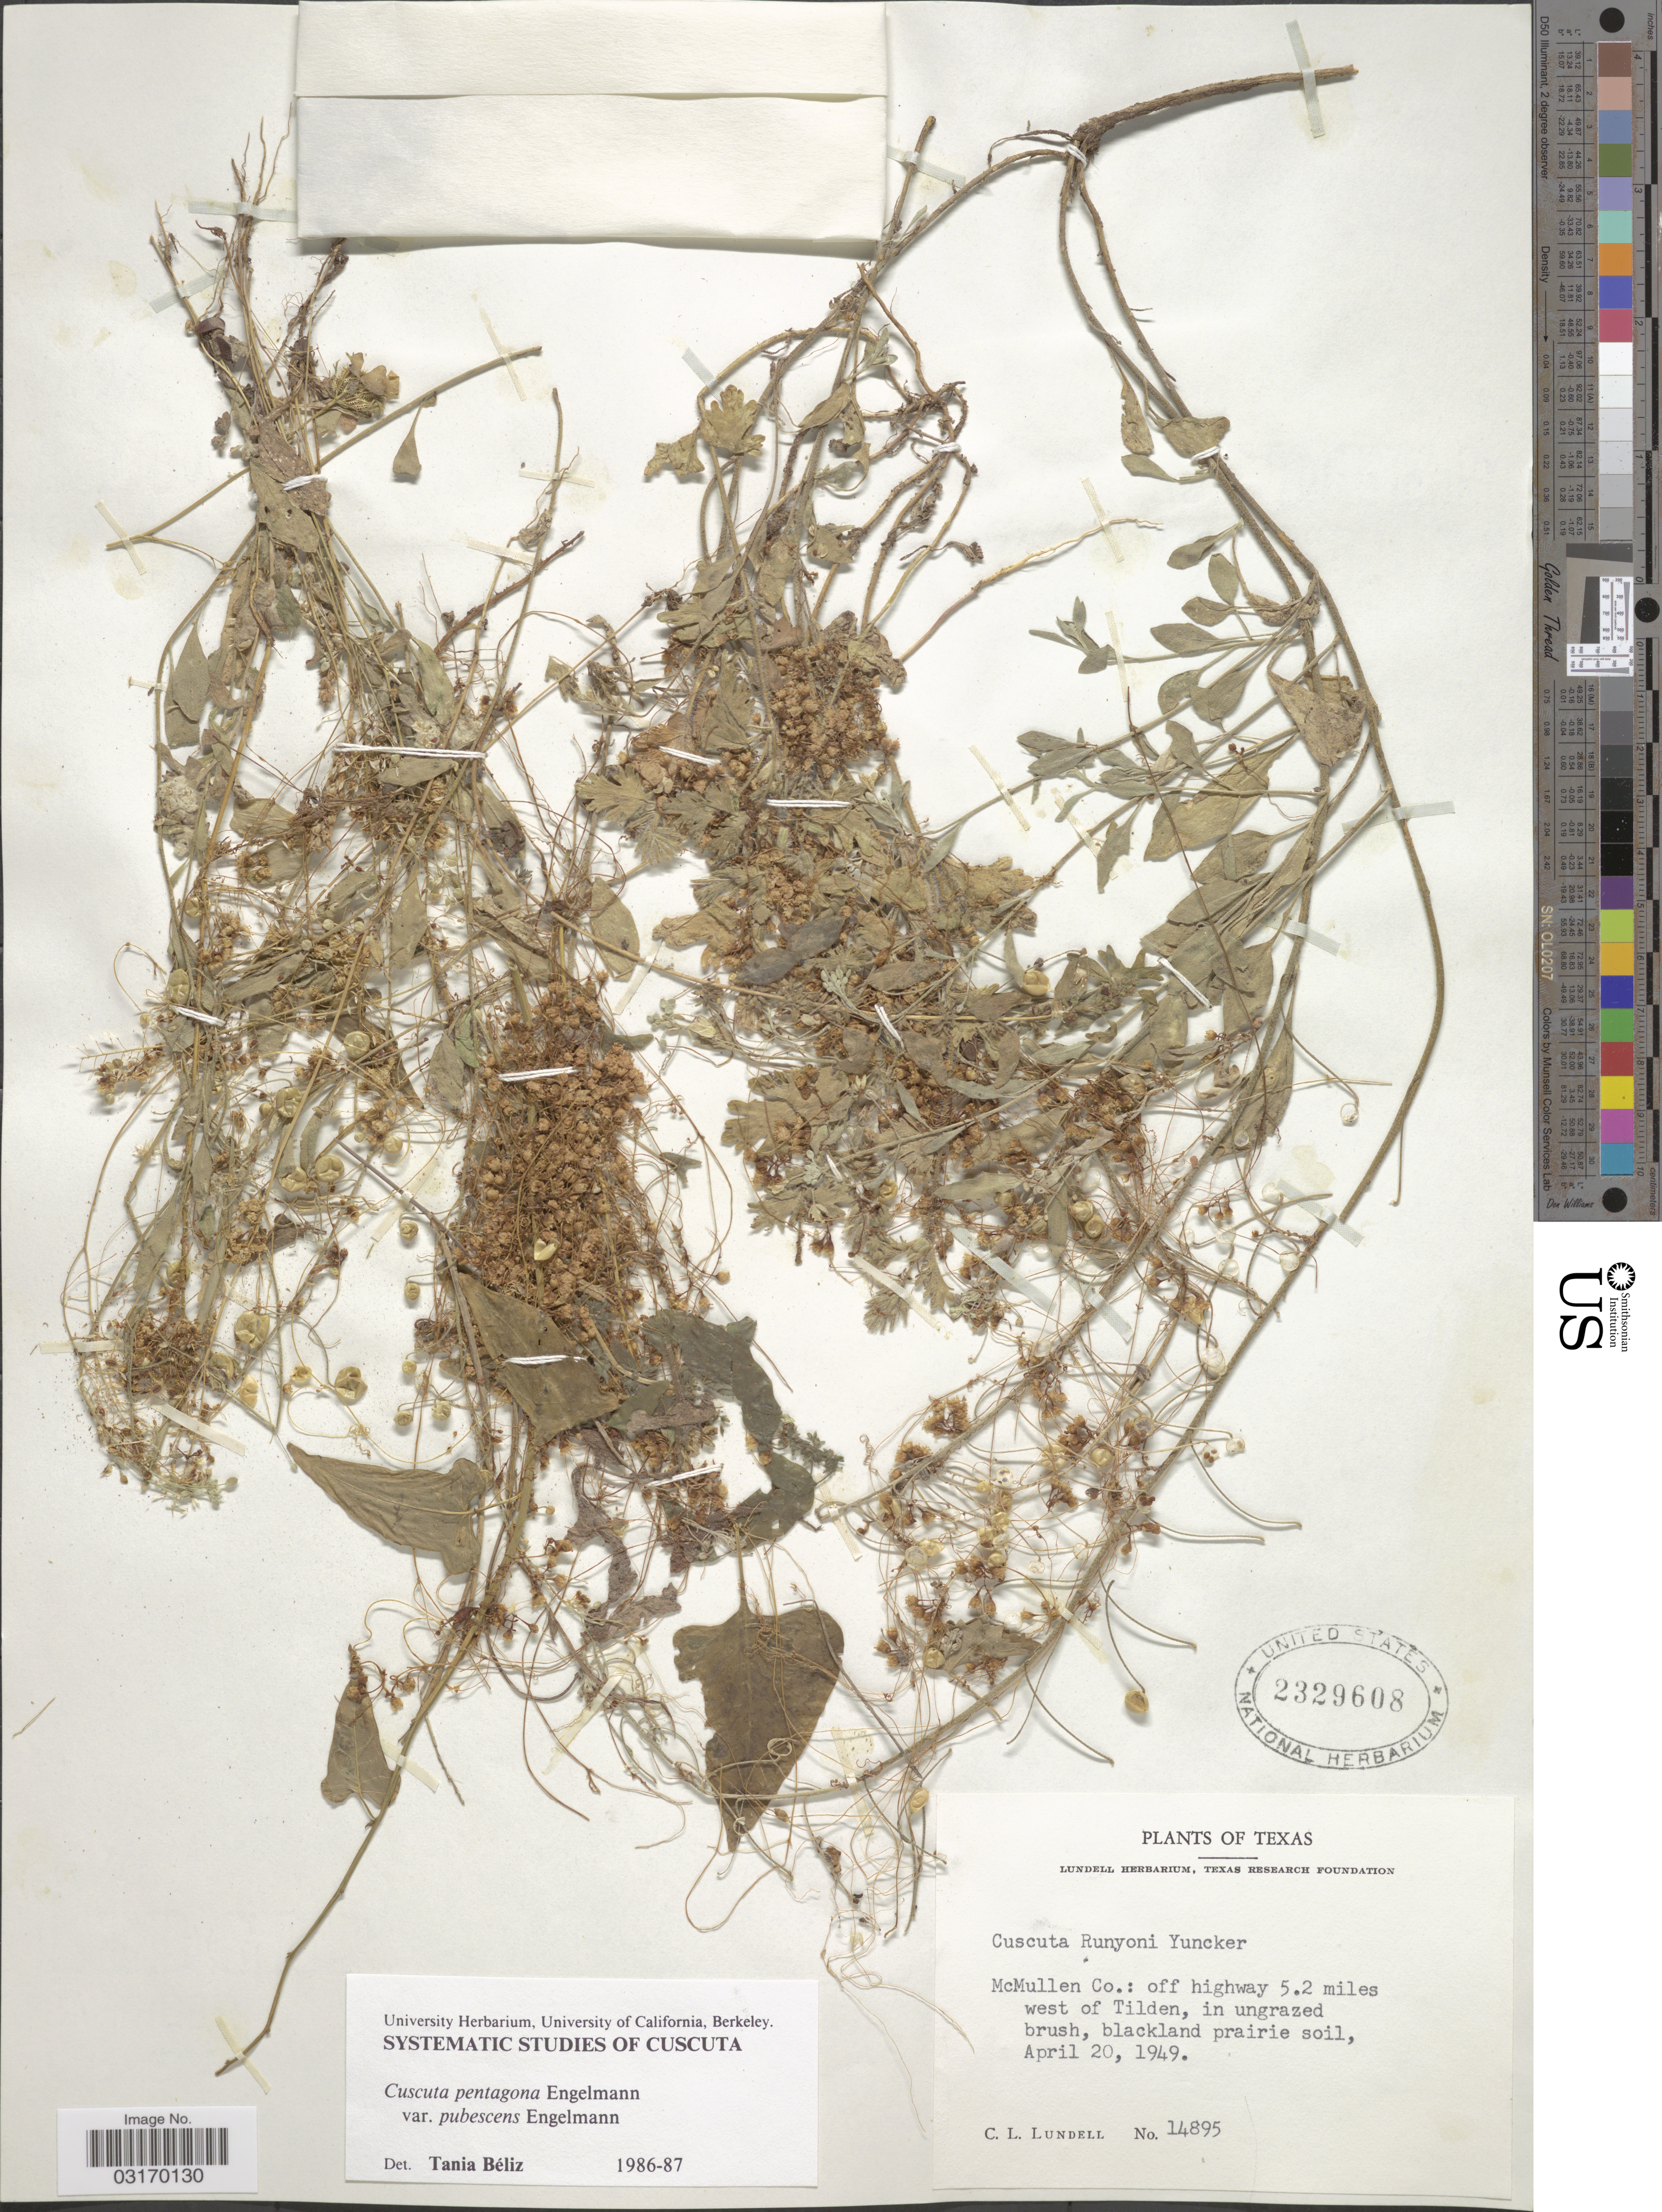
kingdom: Plantae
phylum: Tracheophyta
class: Magnoliopsida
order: Solanales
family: Convolvulaceae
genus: Cuscuta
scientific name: Cuscuta pentagona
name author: Engelm.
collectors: C. L. Lundell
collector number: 14895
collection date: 1949-04-20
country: United States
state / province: Texas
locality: McMullen Co.: off highway 5.2 miles west of Tilden.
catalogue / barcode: US 2329608